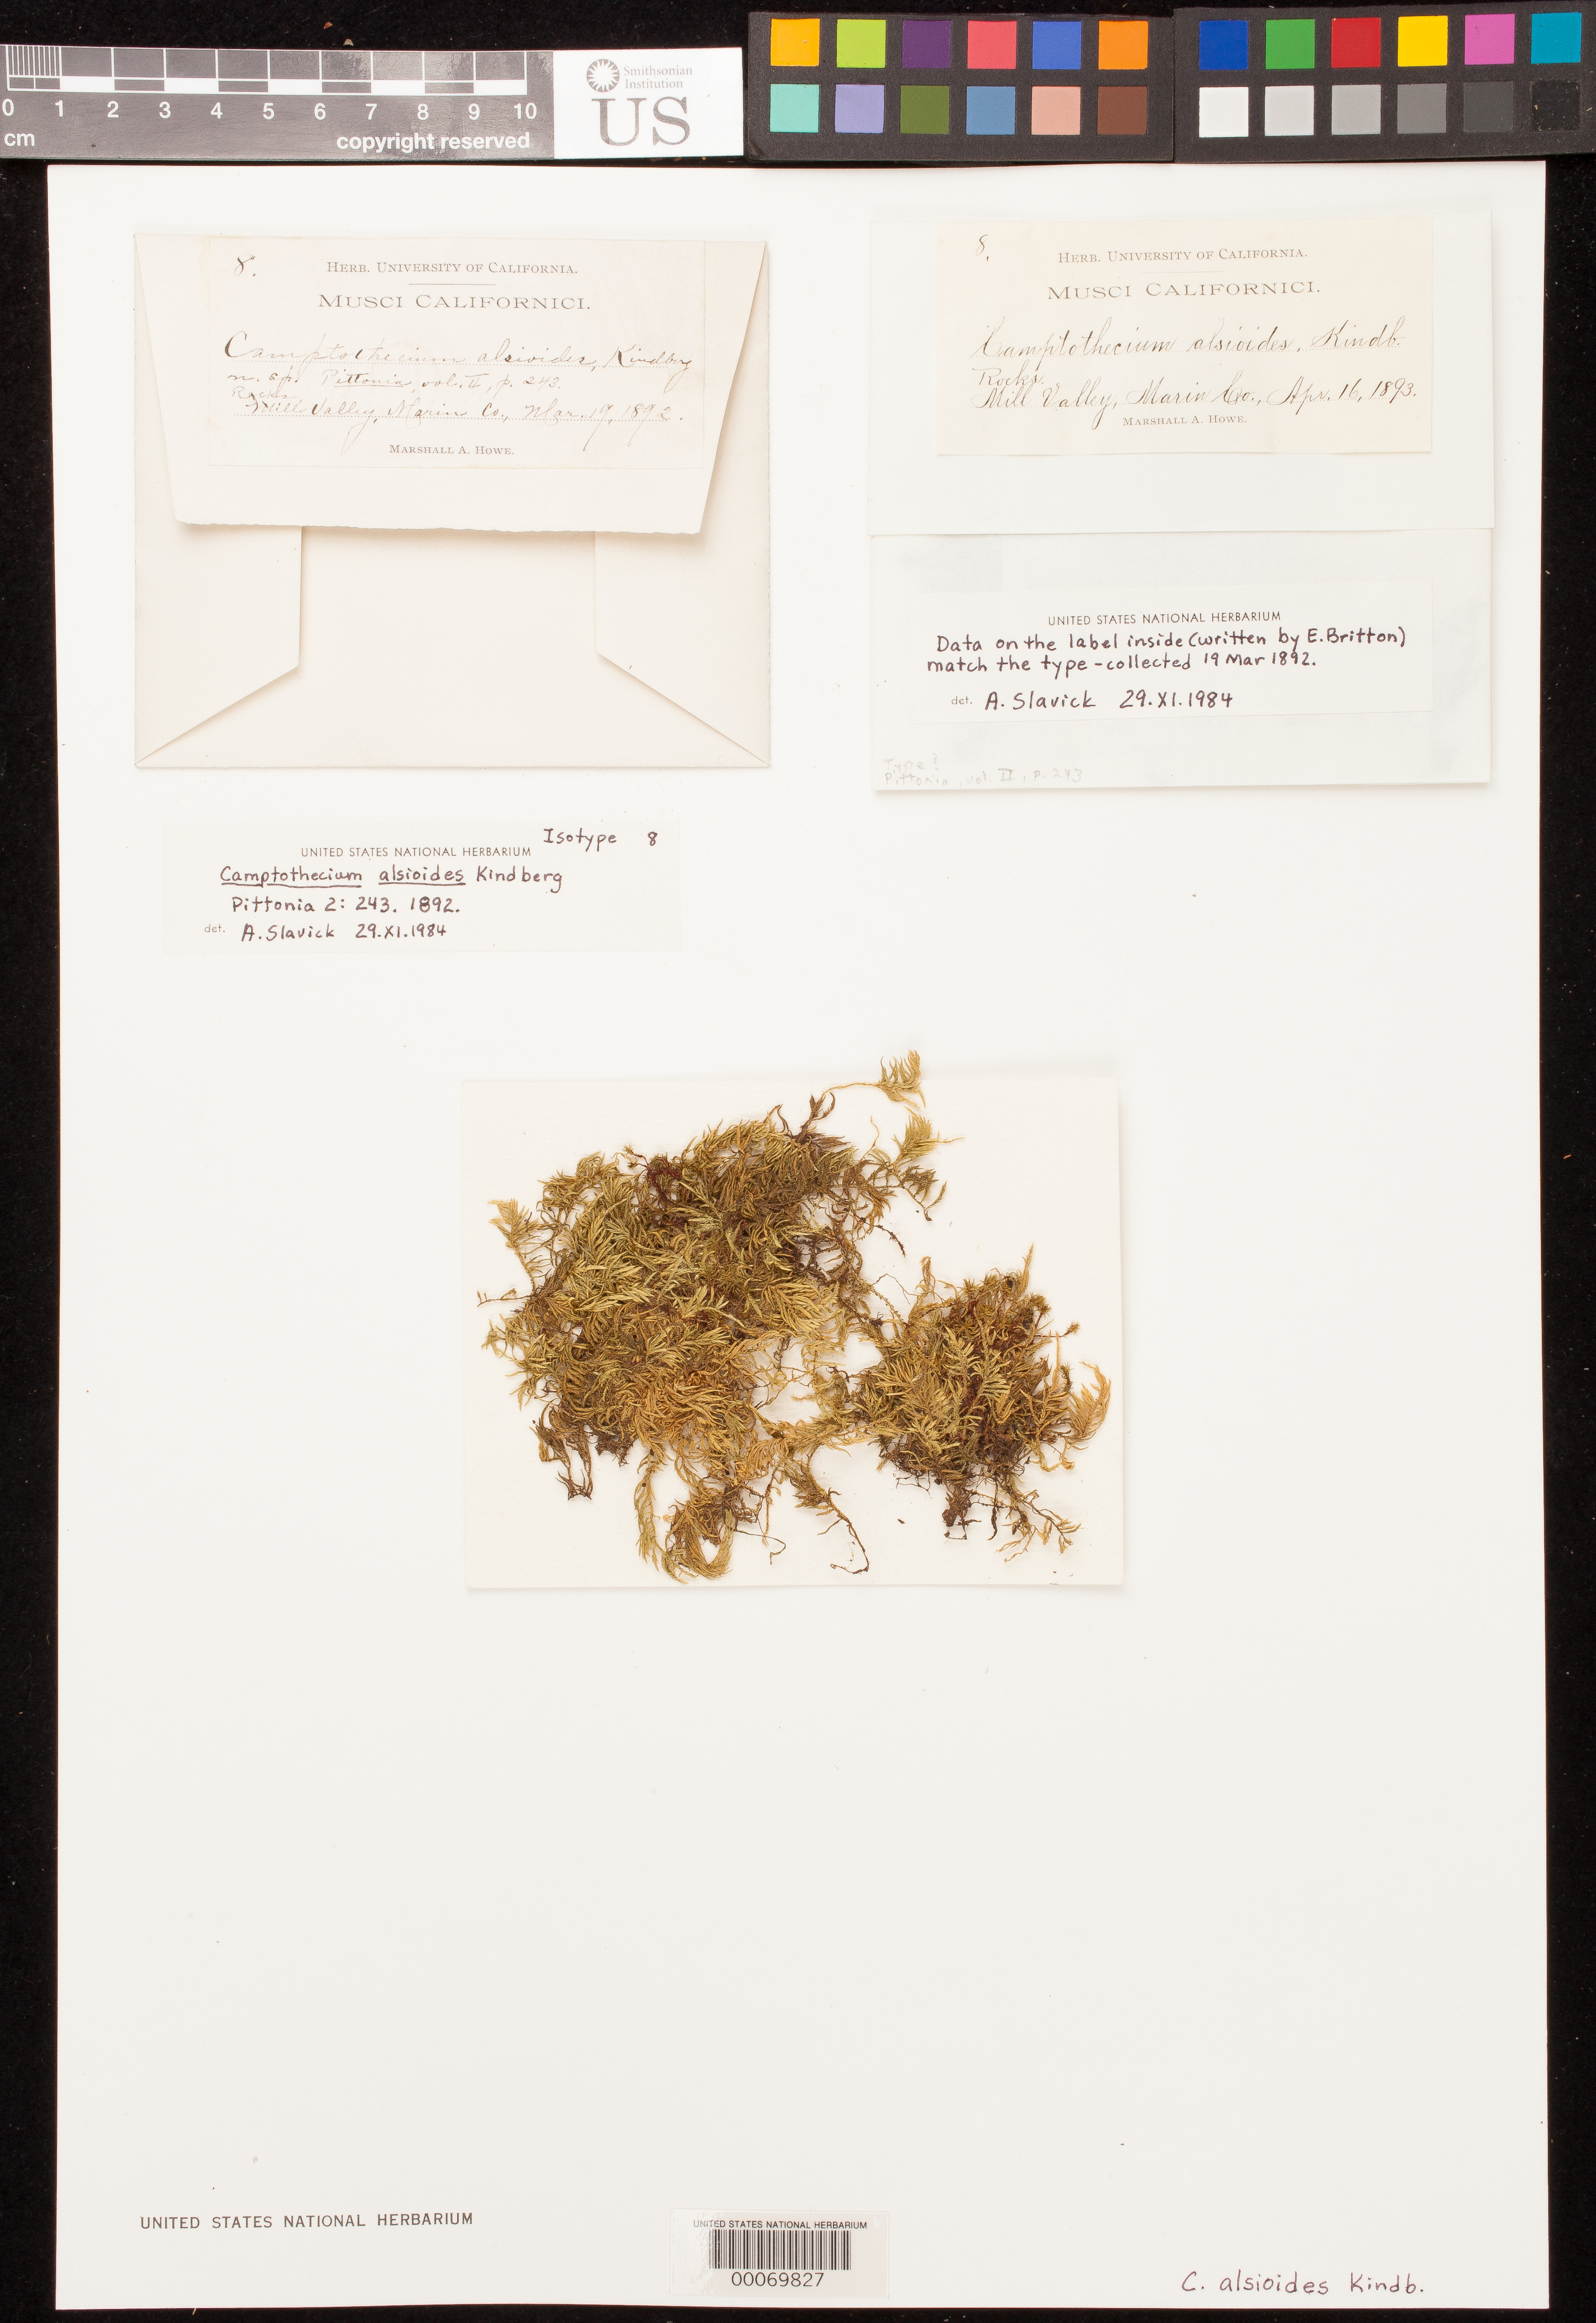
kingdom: Plantae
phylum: Bryophyta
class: Bryopsida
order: Hypnales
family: Brachytheciaceae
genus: Camptothecium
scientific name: Camptothecium alsioides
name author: Kindb.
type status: Isotype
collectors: M. A. Howe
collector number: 8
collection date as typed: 19 Mar 1892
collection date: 1892-03-19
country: United States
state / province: California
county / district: Marin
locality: Mill Valley.